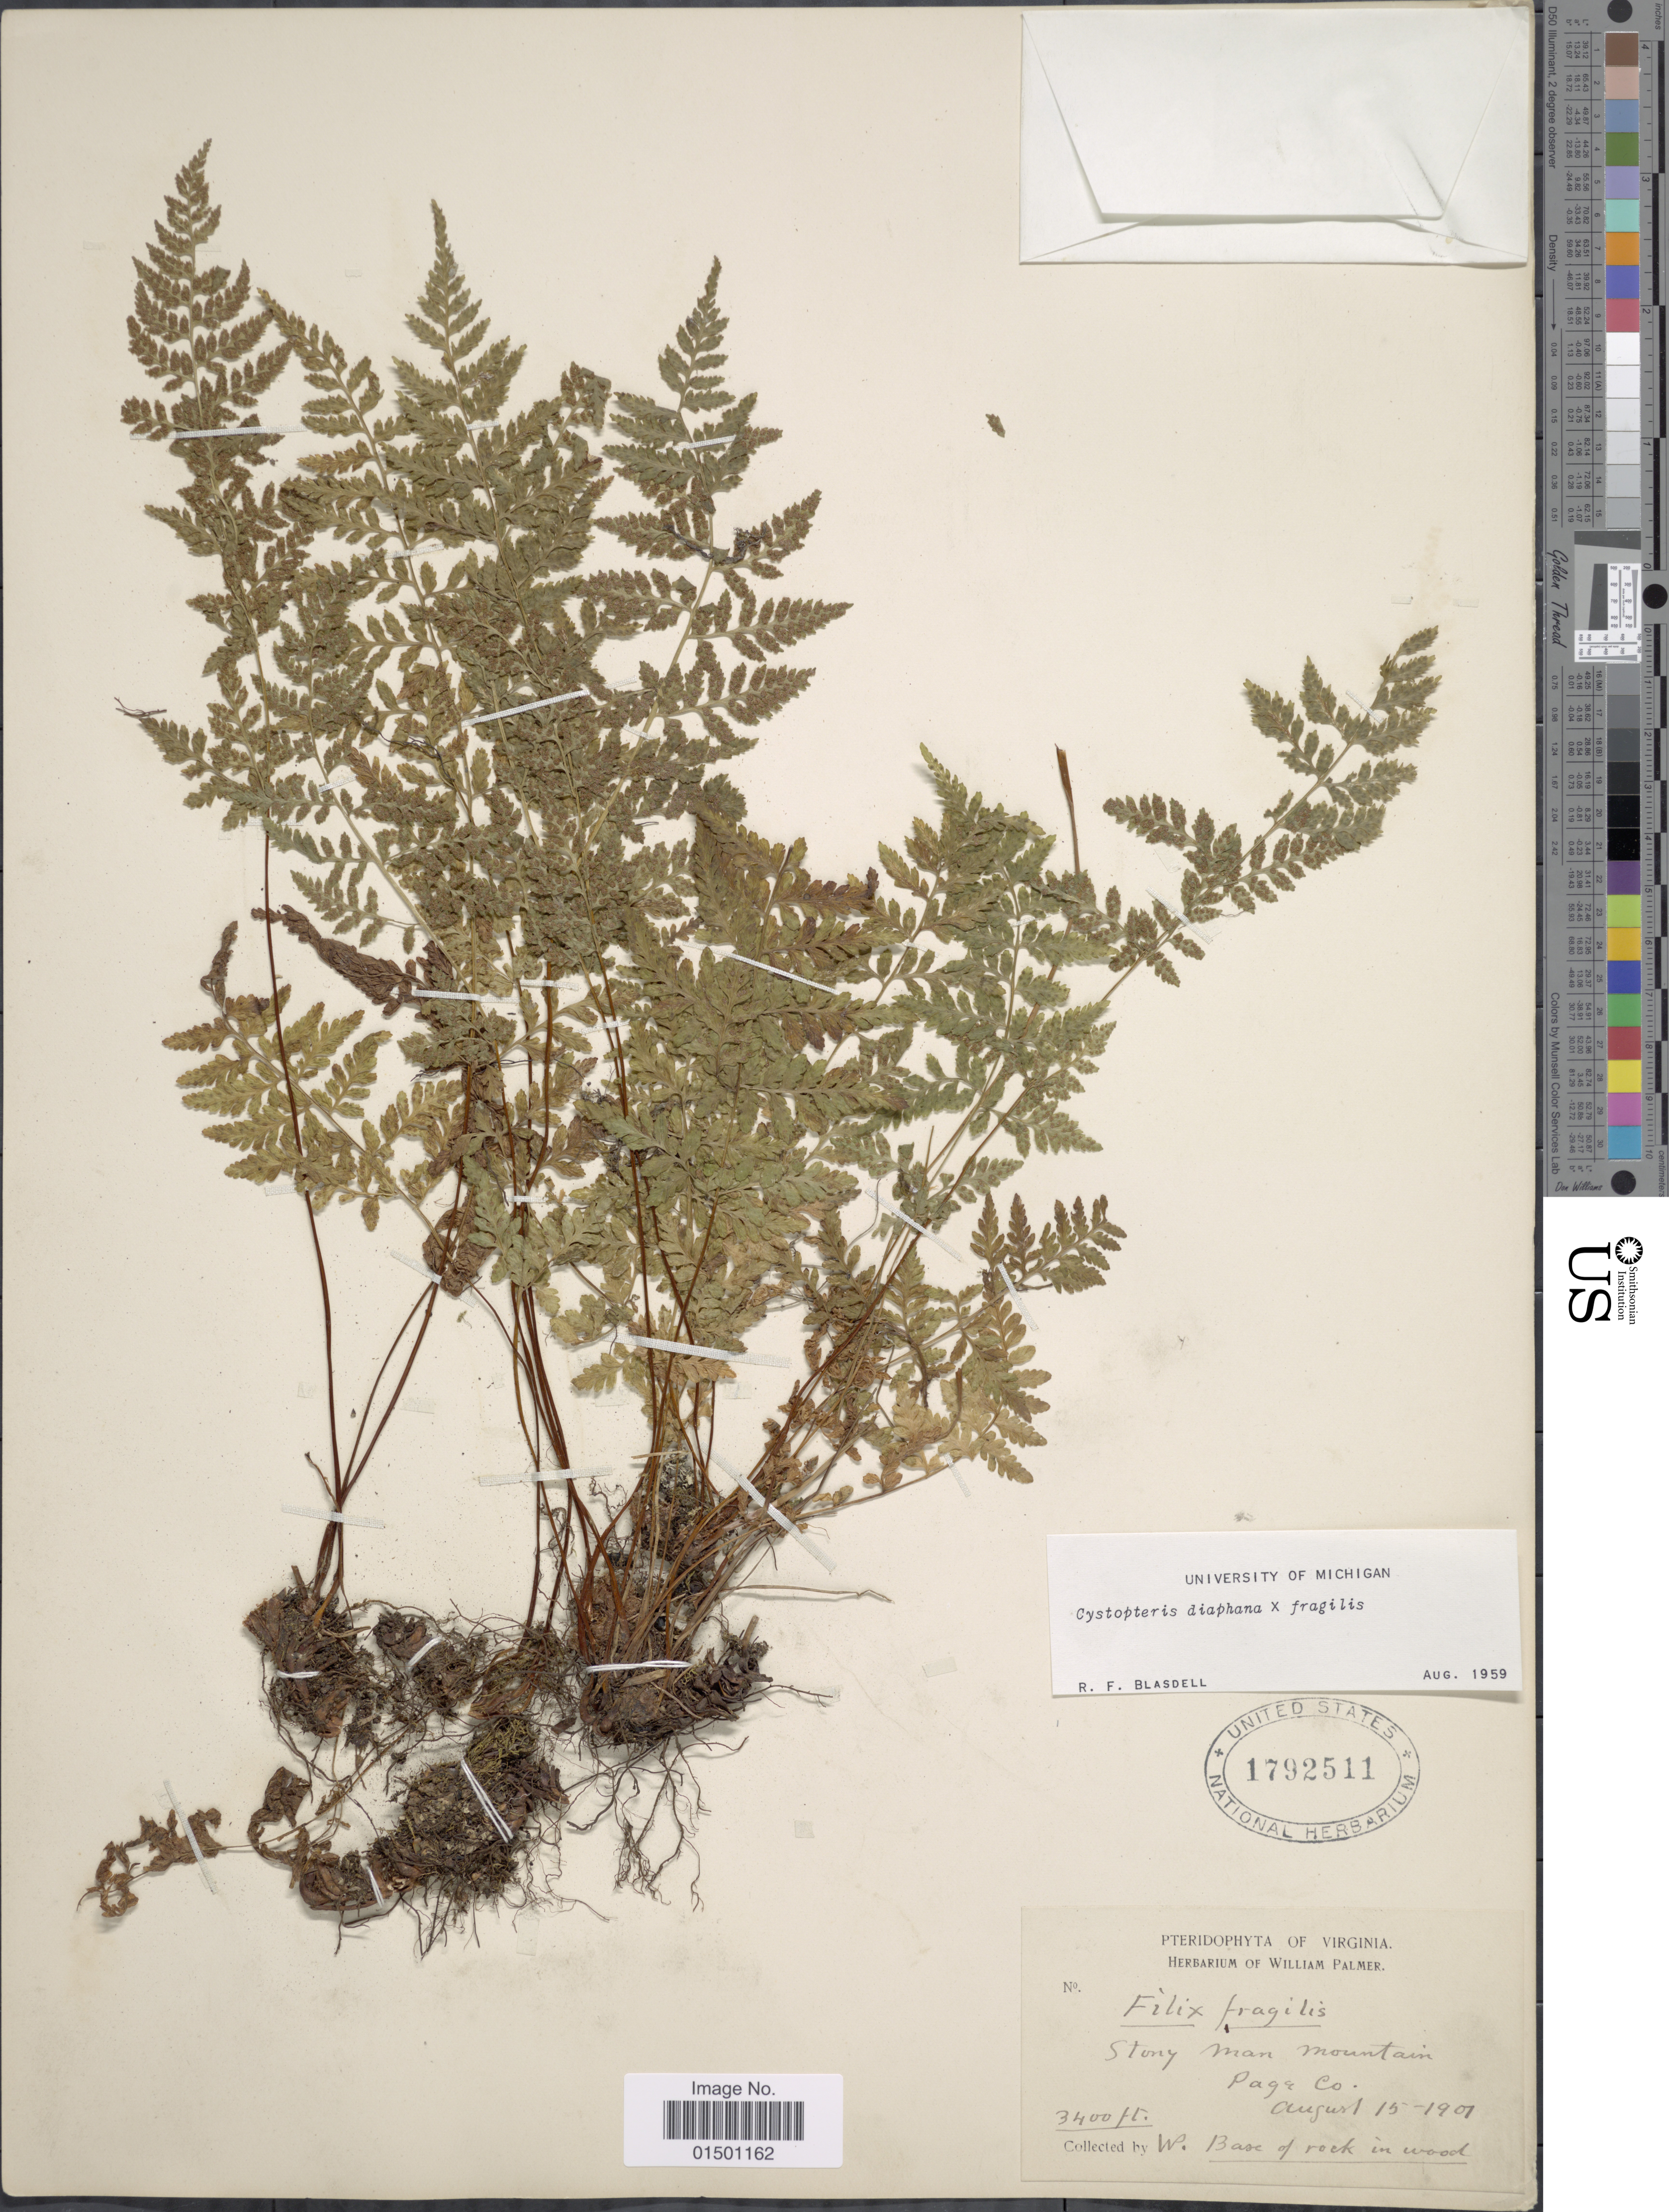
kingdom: Plantae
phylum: Tracheophyta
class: Polypodiopsida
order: Polypodiales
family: Cystopteridaceae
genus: Cystopteris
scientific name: Cystopteris diaphana x C. fragilis (L.) Bernh.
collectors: W. Palmer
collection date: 1901-08-15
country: United States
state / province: Virginia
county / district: Page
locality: Stony Man Mountain, Page Co.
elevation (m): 1036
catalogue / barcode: US 1792511